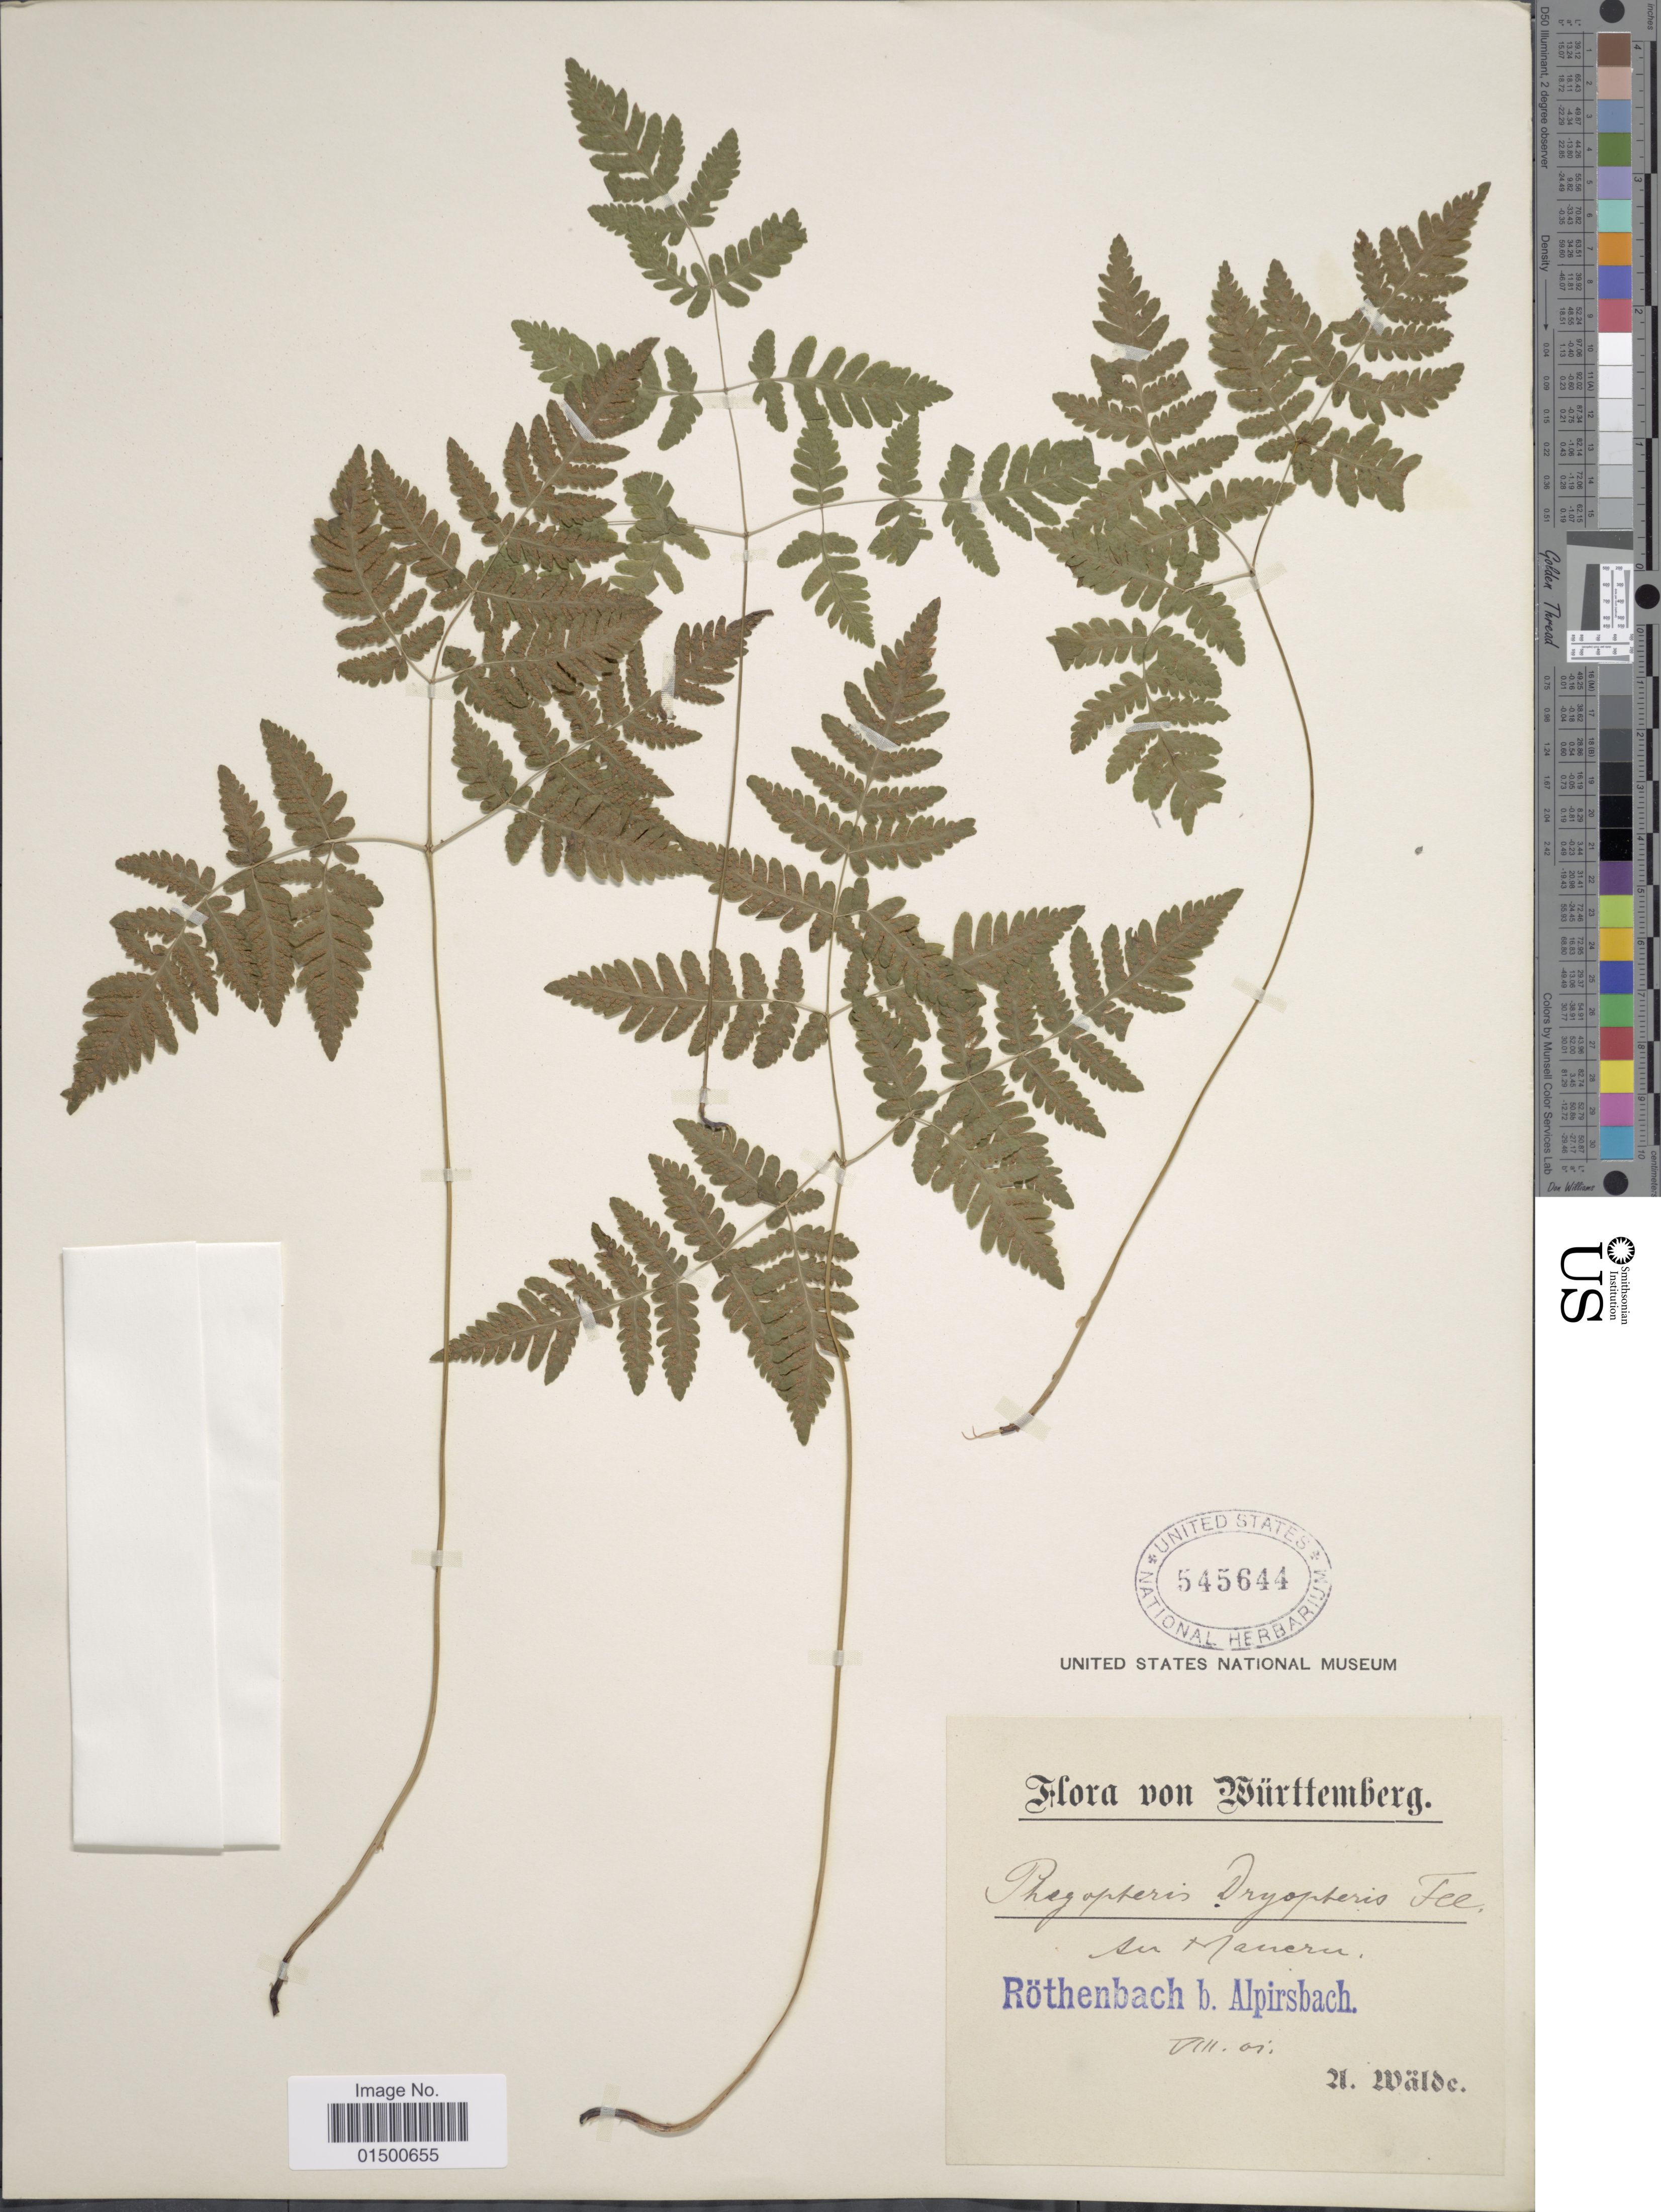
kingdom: Plantae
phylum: Tracheophyta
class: Polypodiopsida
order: Polypodiales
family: Cystopteridaceae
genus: Gymnocarpium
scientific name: Gymnocarpium disjunctum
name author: (Rupr.) Ching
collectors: U. Wälde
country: Germany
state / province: Baden-Württemberg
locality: Gurttemberg, au Mauera [interpreted]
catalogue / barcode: US 545644